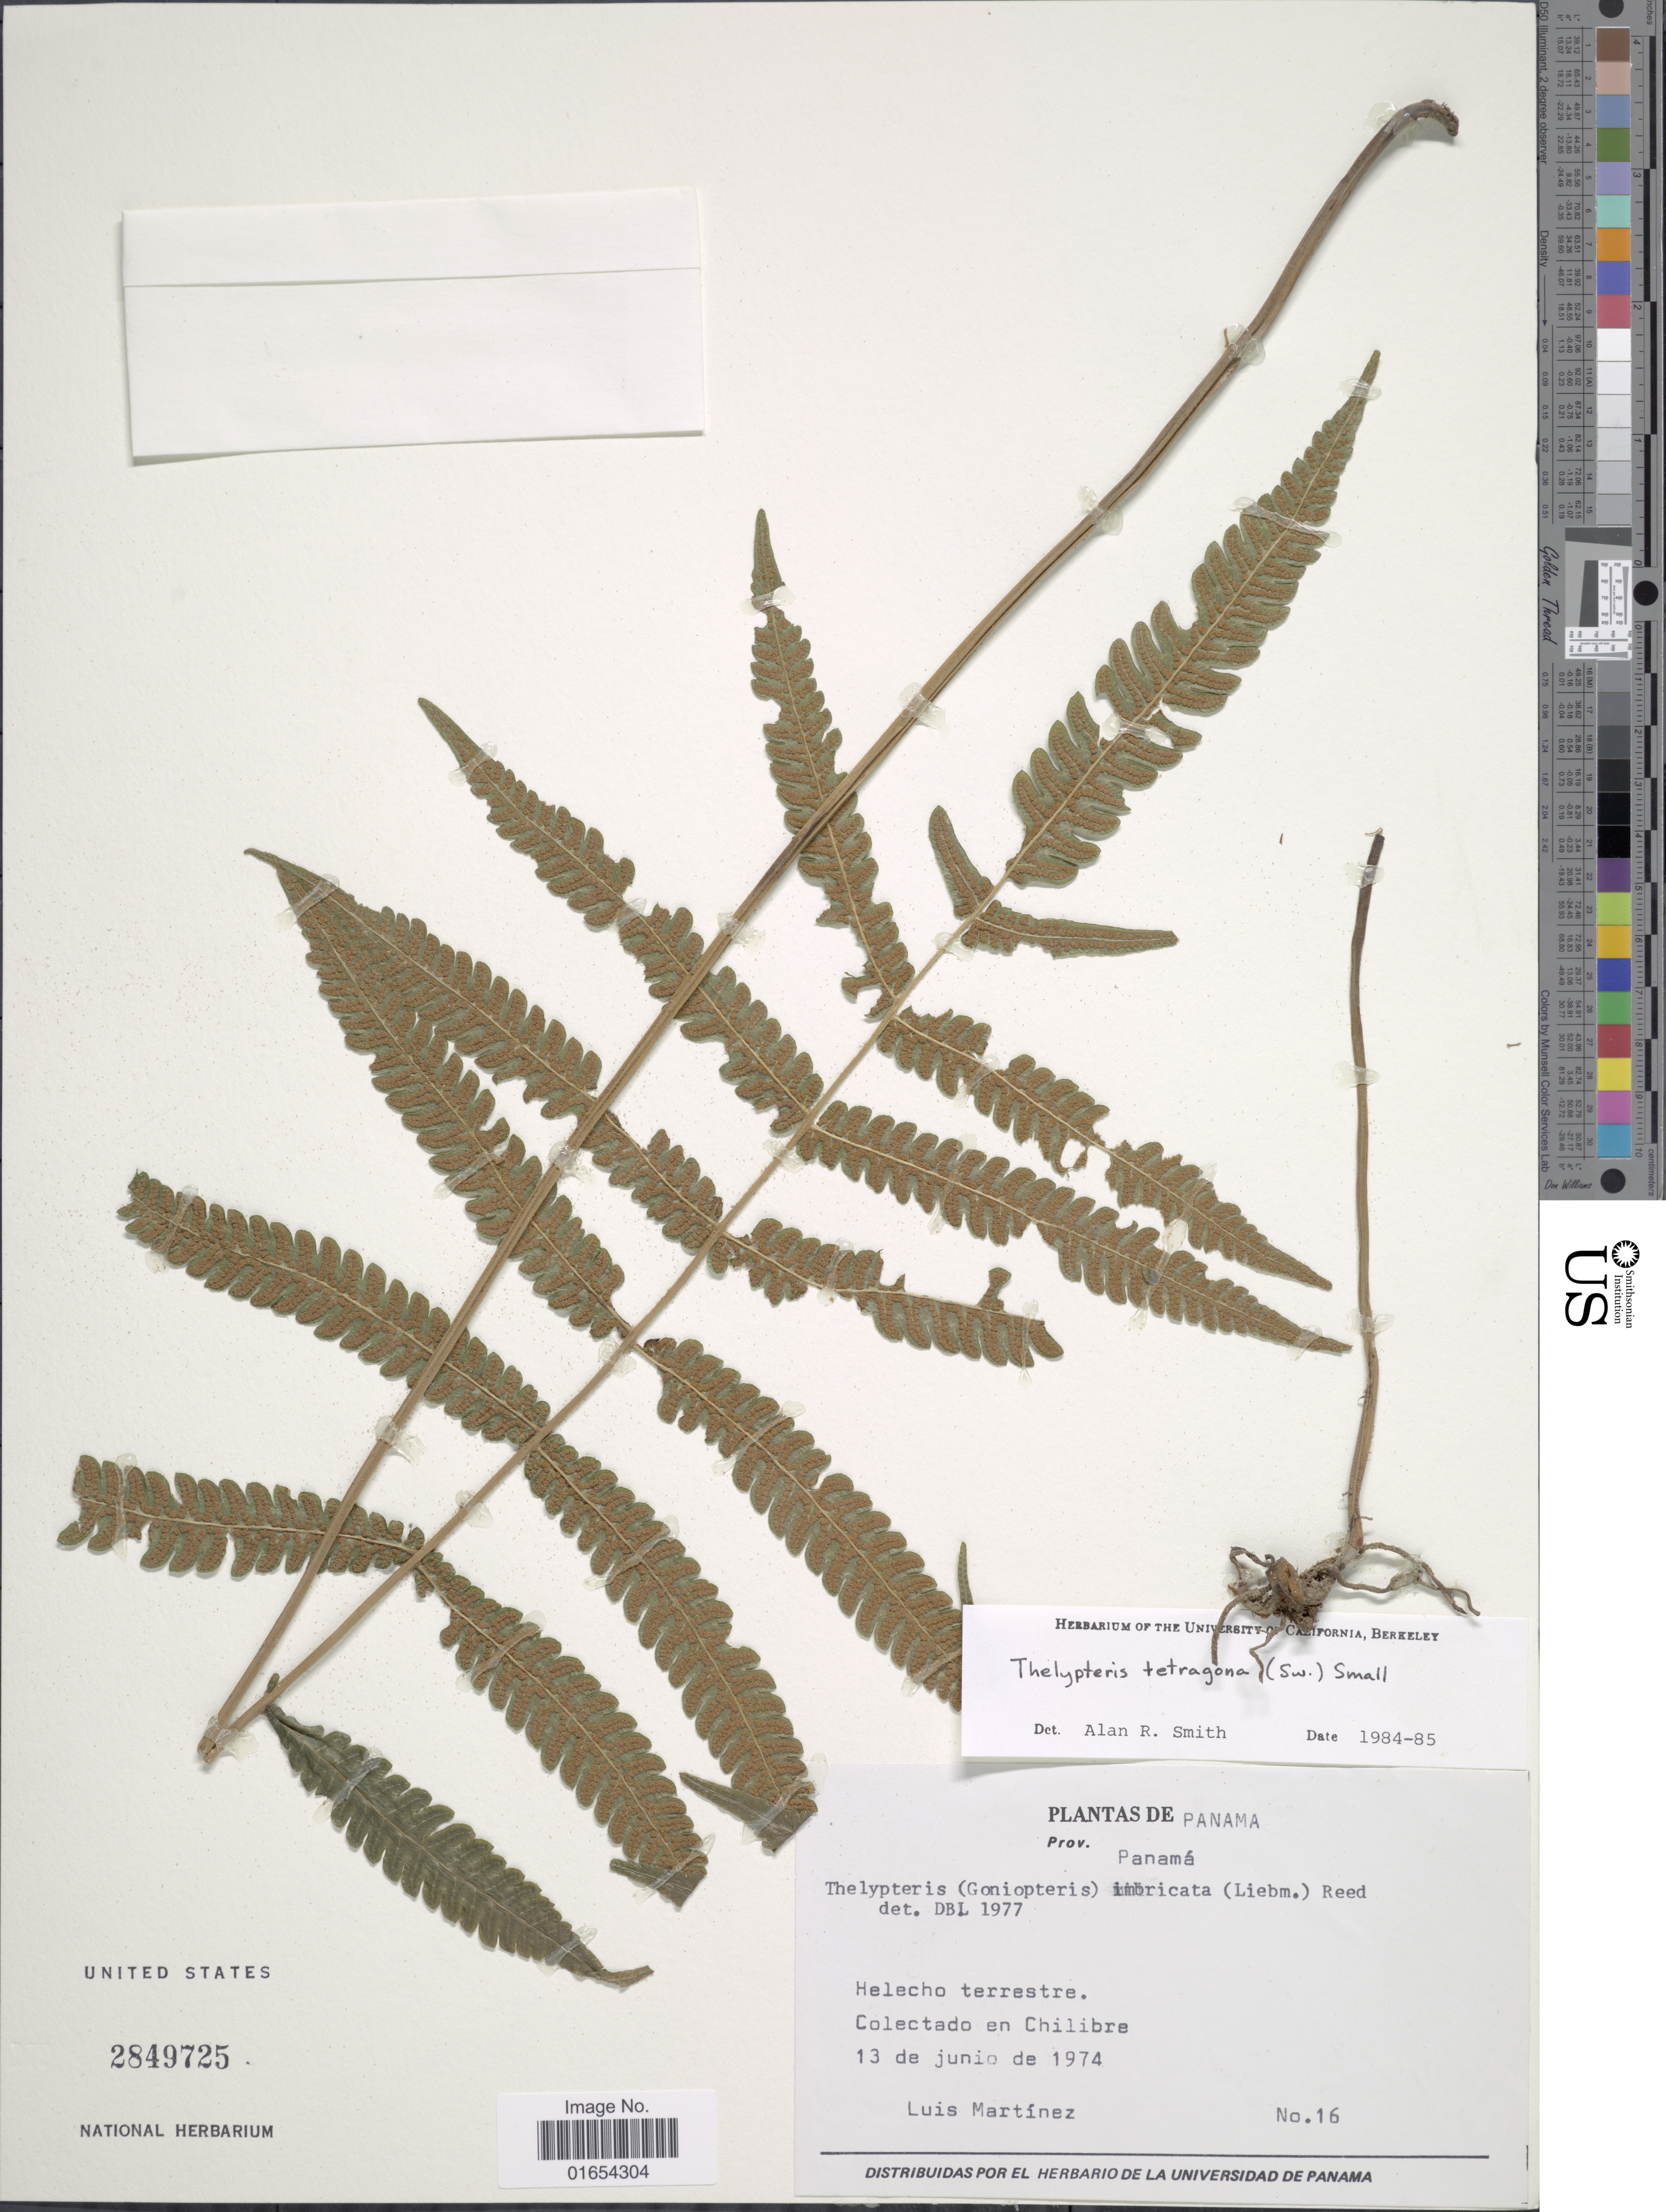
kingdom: Plantae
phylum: Tracheophyta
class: Polypodiopsida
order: Polypodiales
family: Thelypteridaceae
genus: Goniopteris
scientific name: Goniopteris tetragona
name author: (C. Presl) Sw.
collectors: L. Martinez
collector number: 16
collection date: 1974-06-13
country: Panama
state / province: Panamá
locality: Helecho terrestre, Colectado en Chilibre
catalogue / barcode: US 2849725